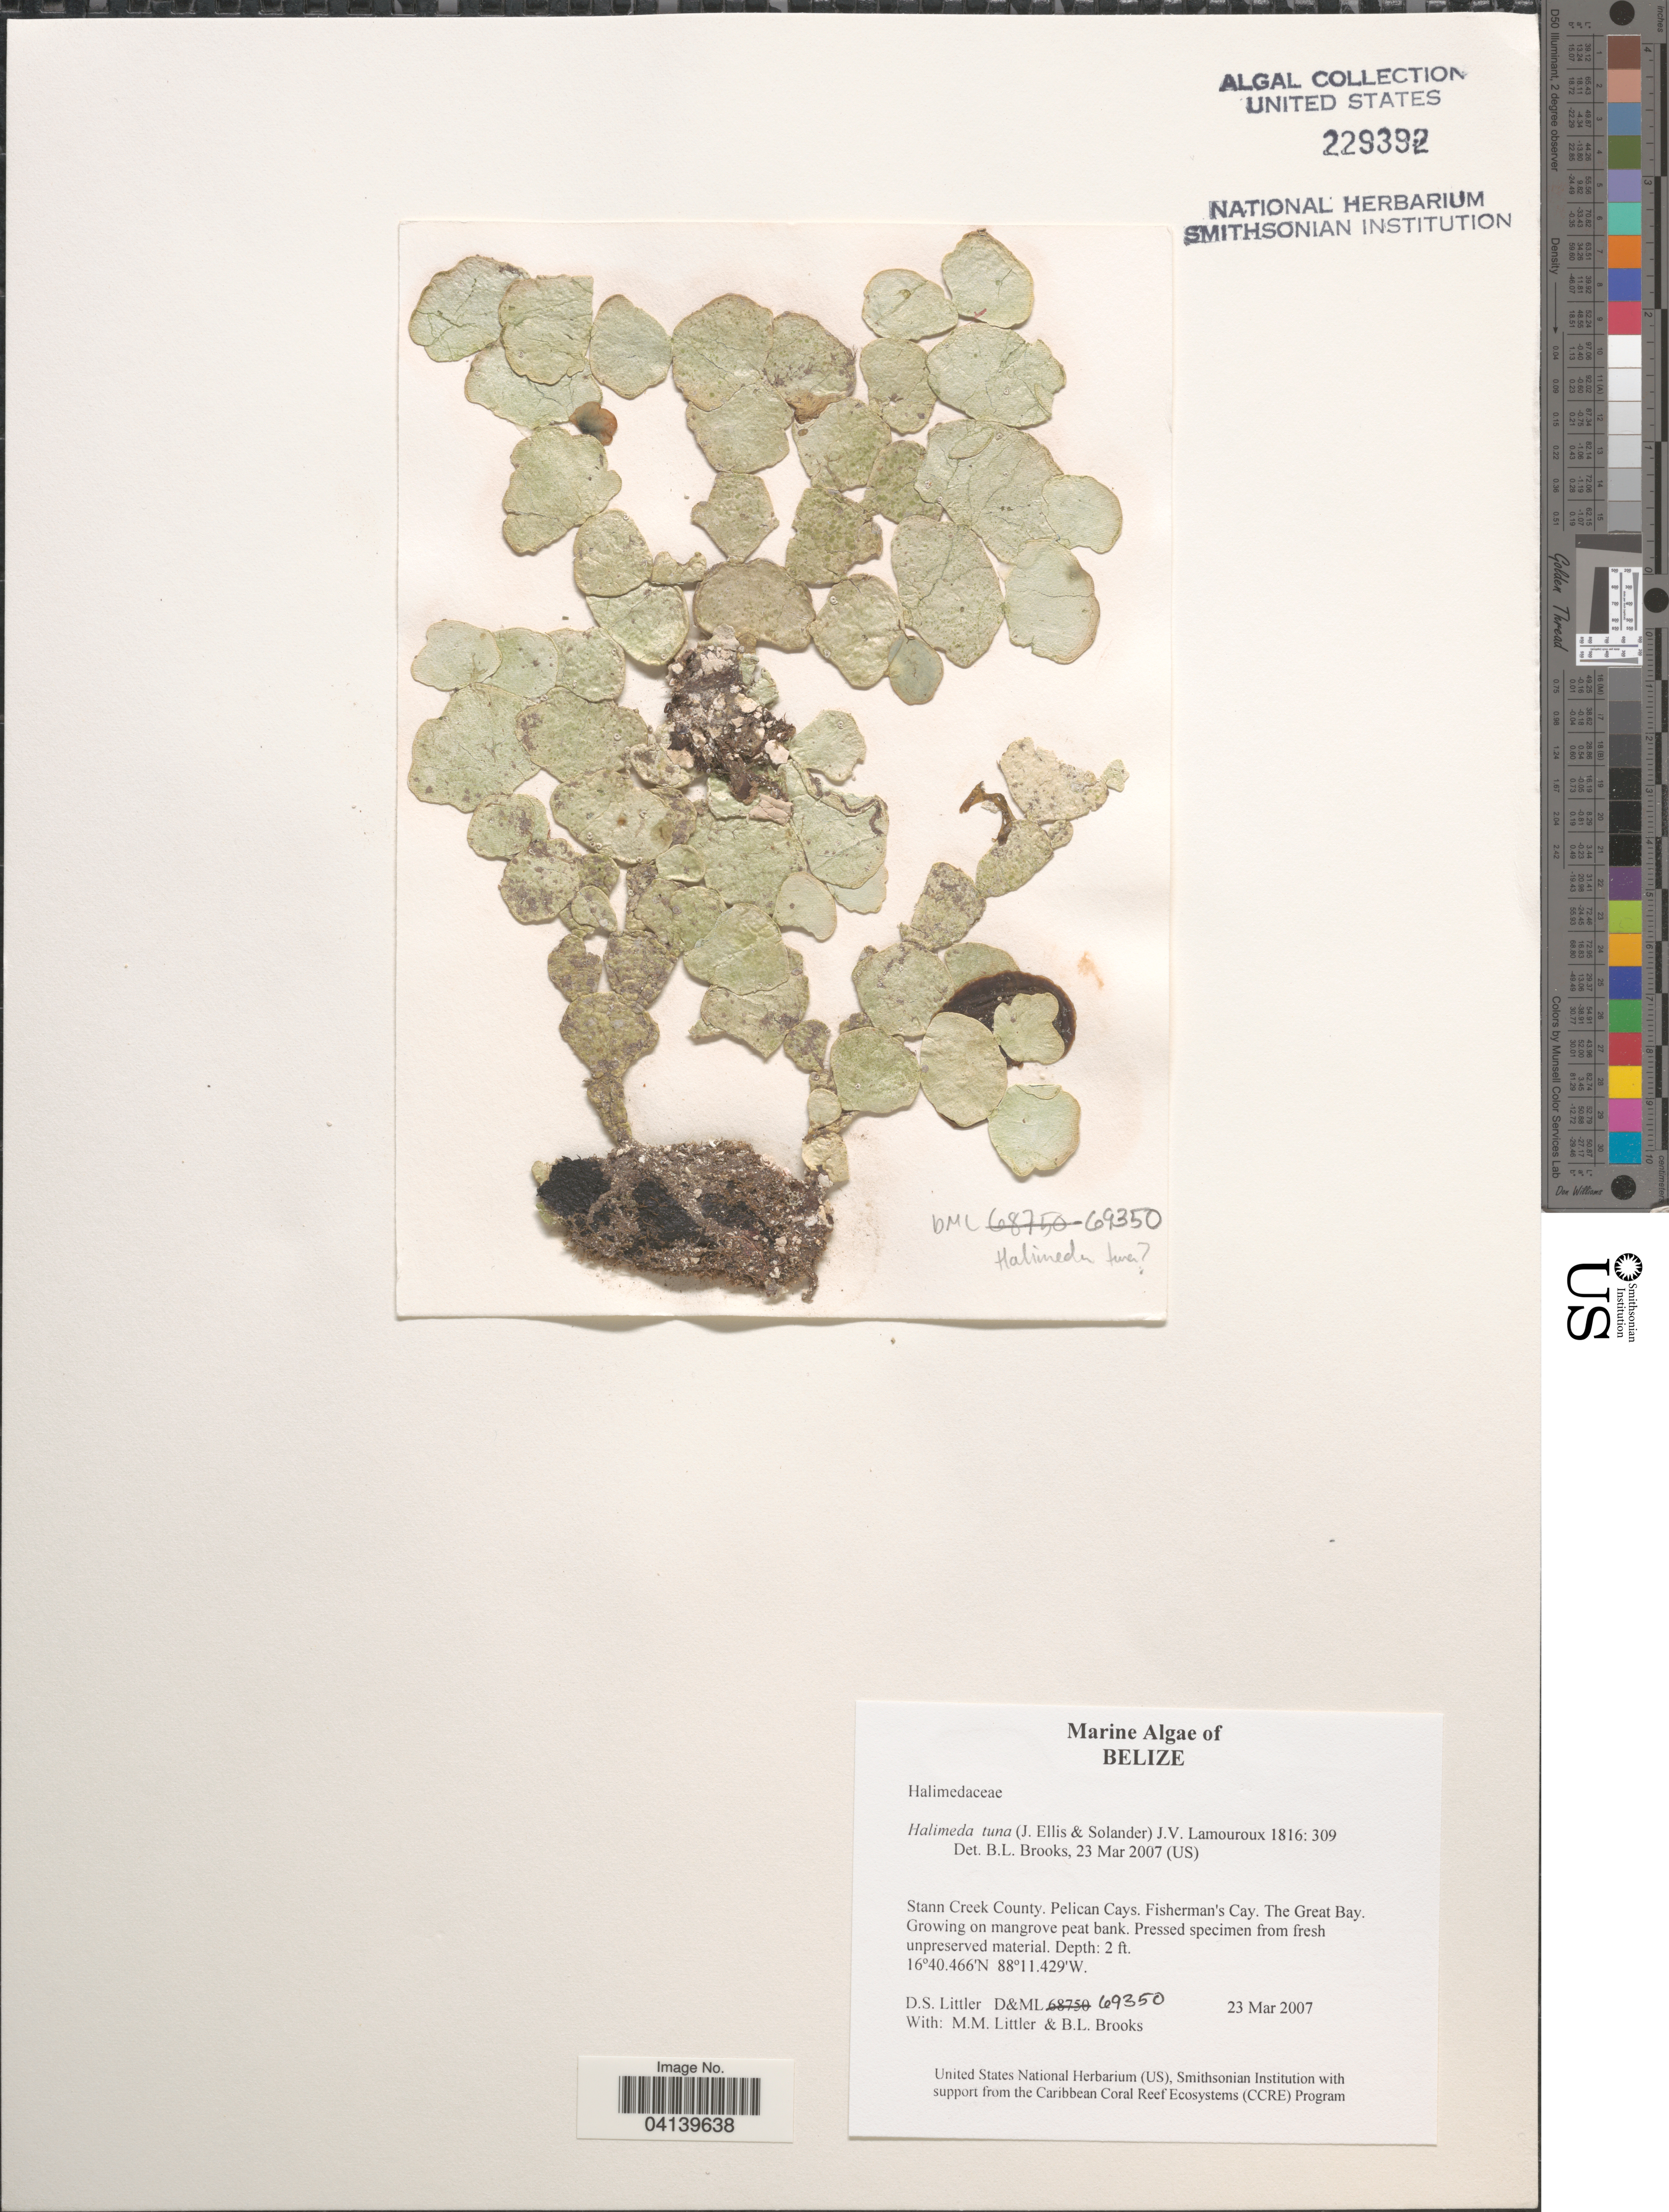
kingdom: Plantae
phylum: Chlorophyta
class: Ulvophyceae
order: Bryopsidales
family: Halimedaceae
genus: Halimeda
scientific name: Halimeda tuna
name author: (J. Ellis & Sol.) J.V.Lamouroux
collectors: D. S. Littler & B. Brooks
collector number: D&ML69350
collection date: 2007-03-23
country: Belize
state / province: Stann Creek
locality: Stann Creek County. Pelican Cays. Fisherman's Cay. The Great Bay.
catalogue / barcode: US 229392